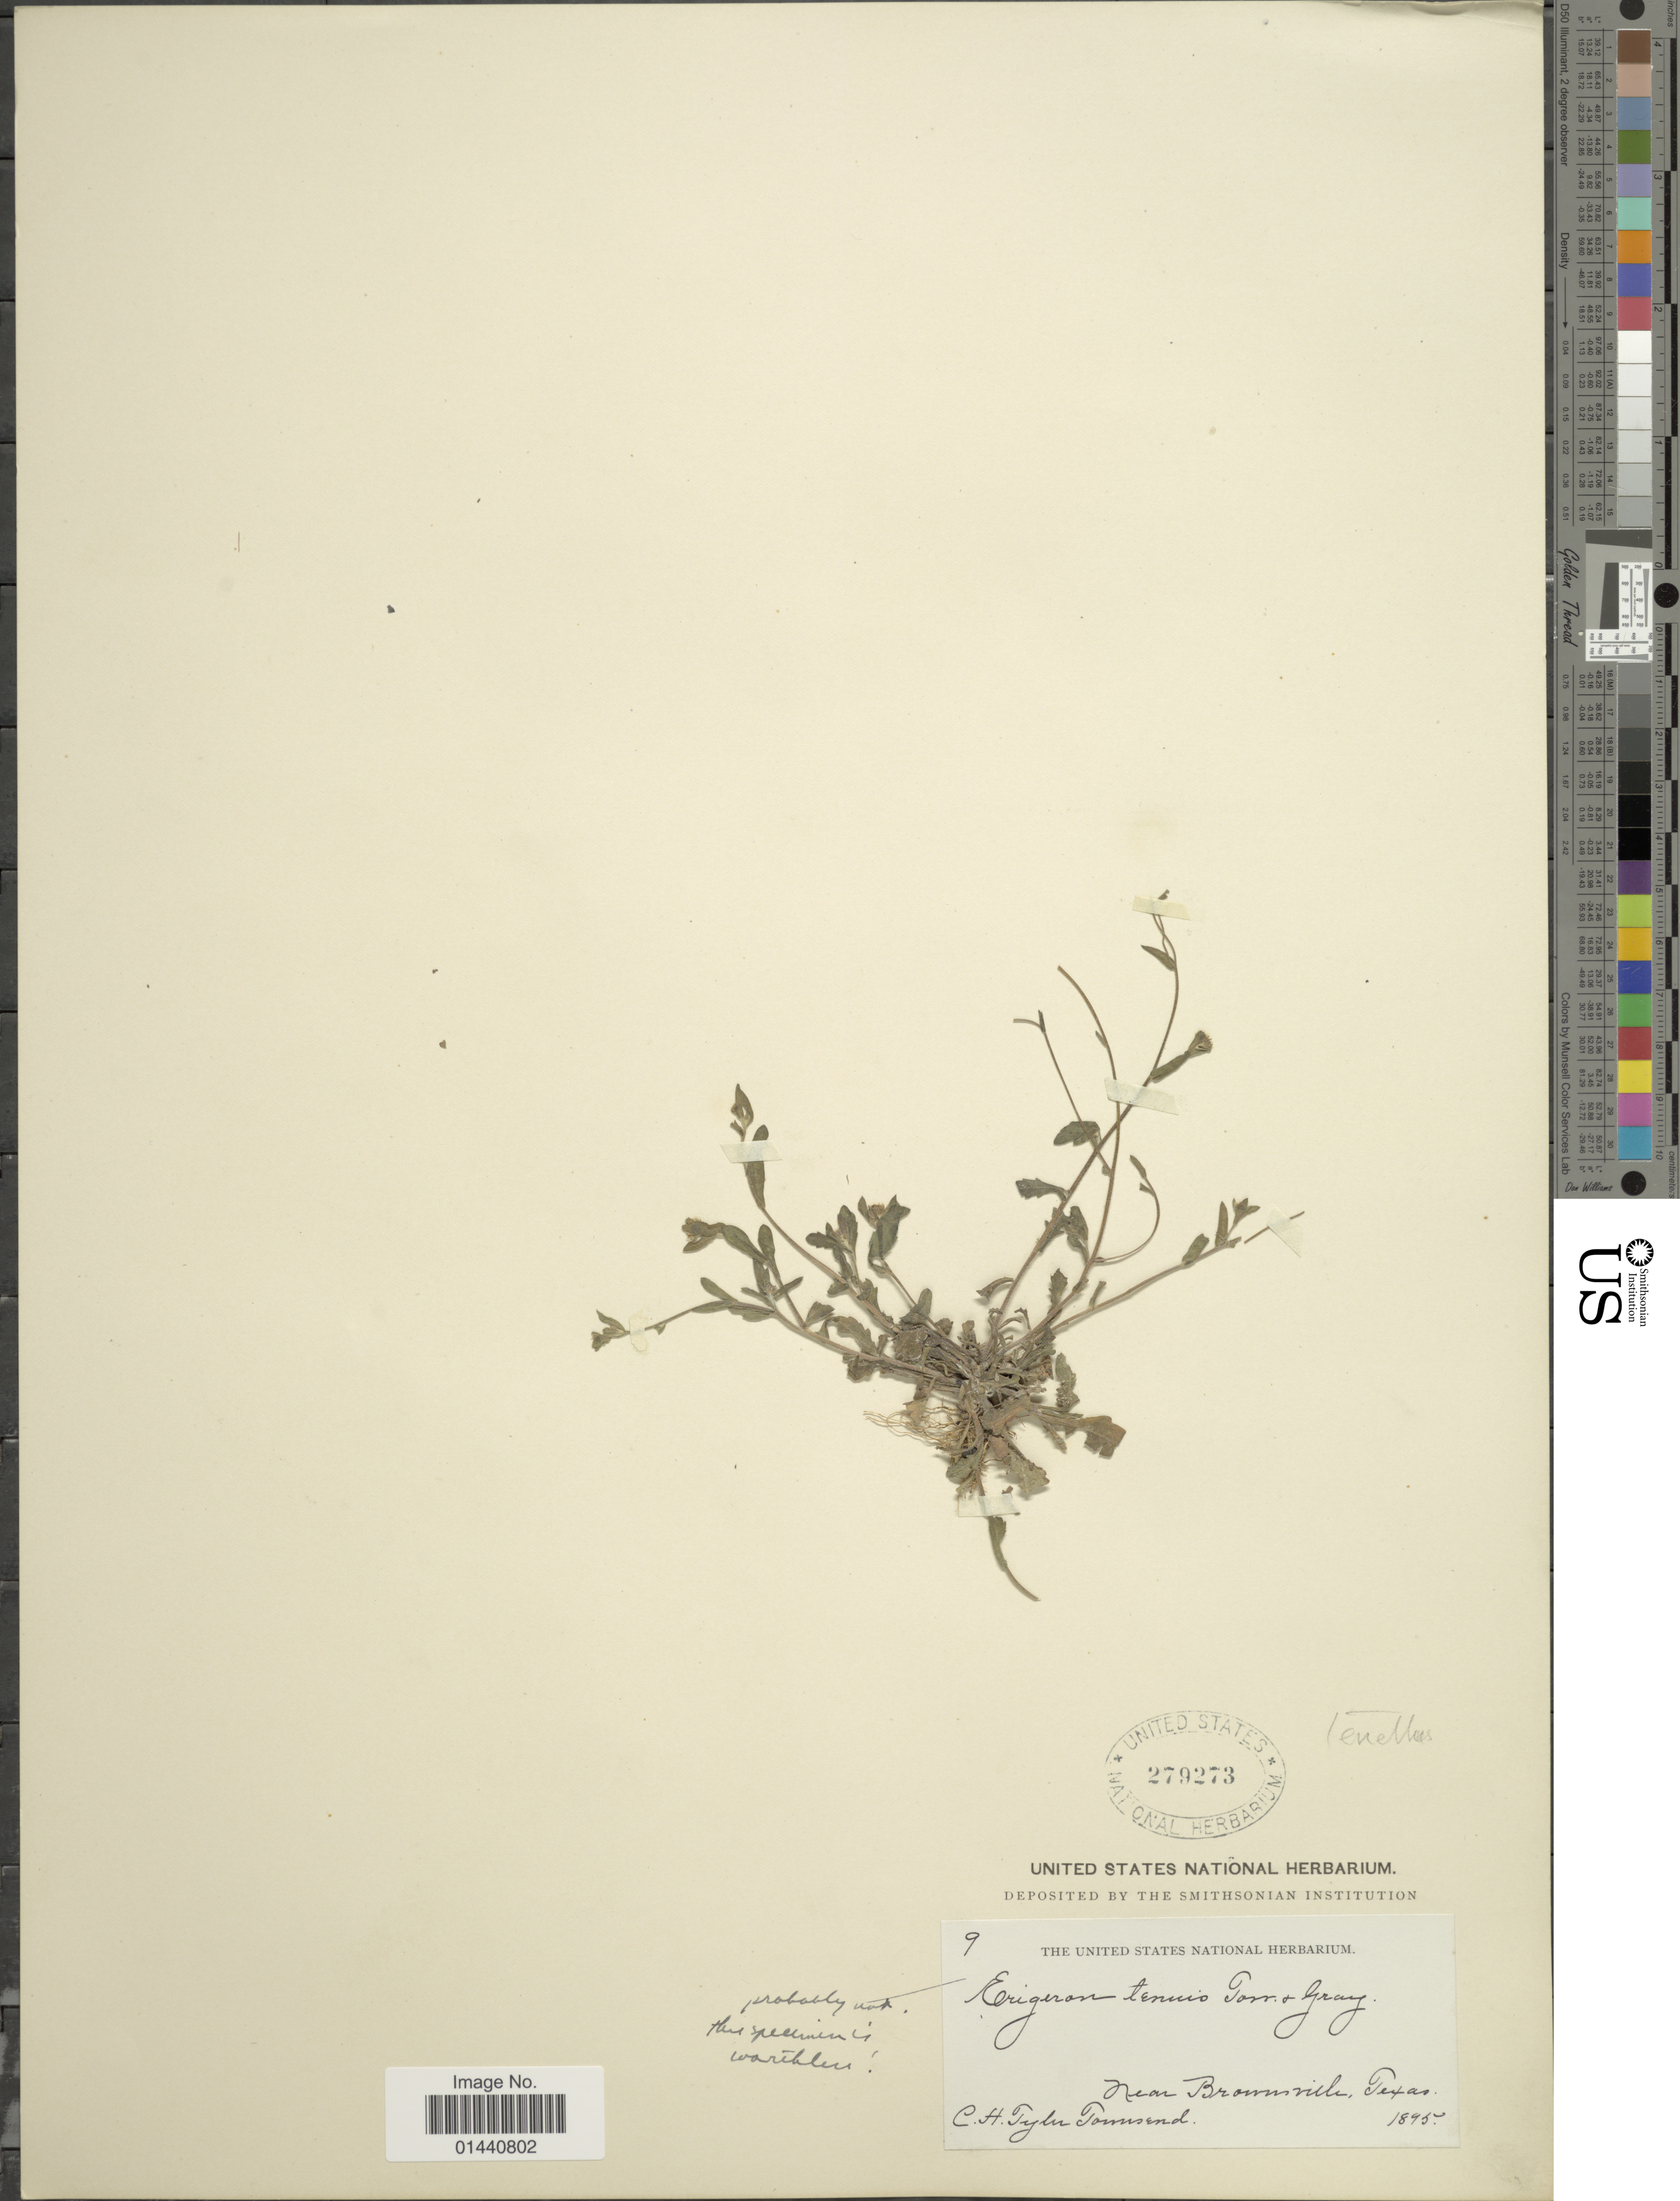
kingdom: Plantae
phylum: Tracheophyta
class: Magnoliopsida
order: Asterales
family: Asteraceae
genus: Erigeron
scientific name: Erigeron tenellus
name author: DC.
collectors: C. H. T. Townsend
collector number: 9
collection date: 1895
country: United States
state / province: Texas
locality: Near Brownville.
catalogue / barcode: US 279273